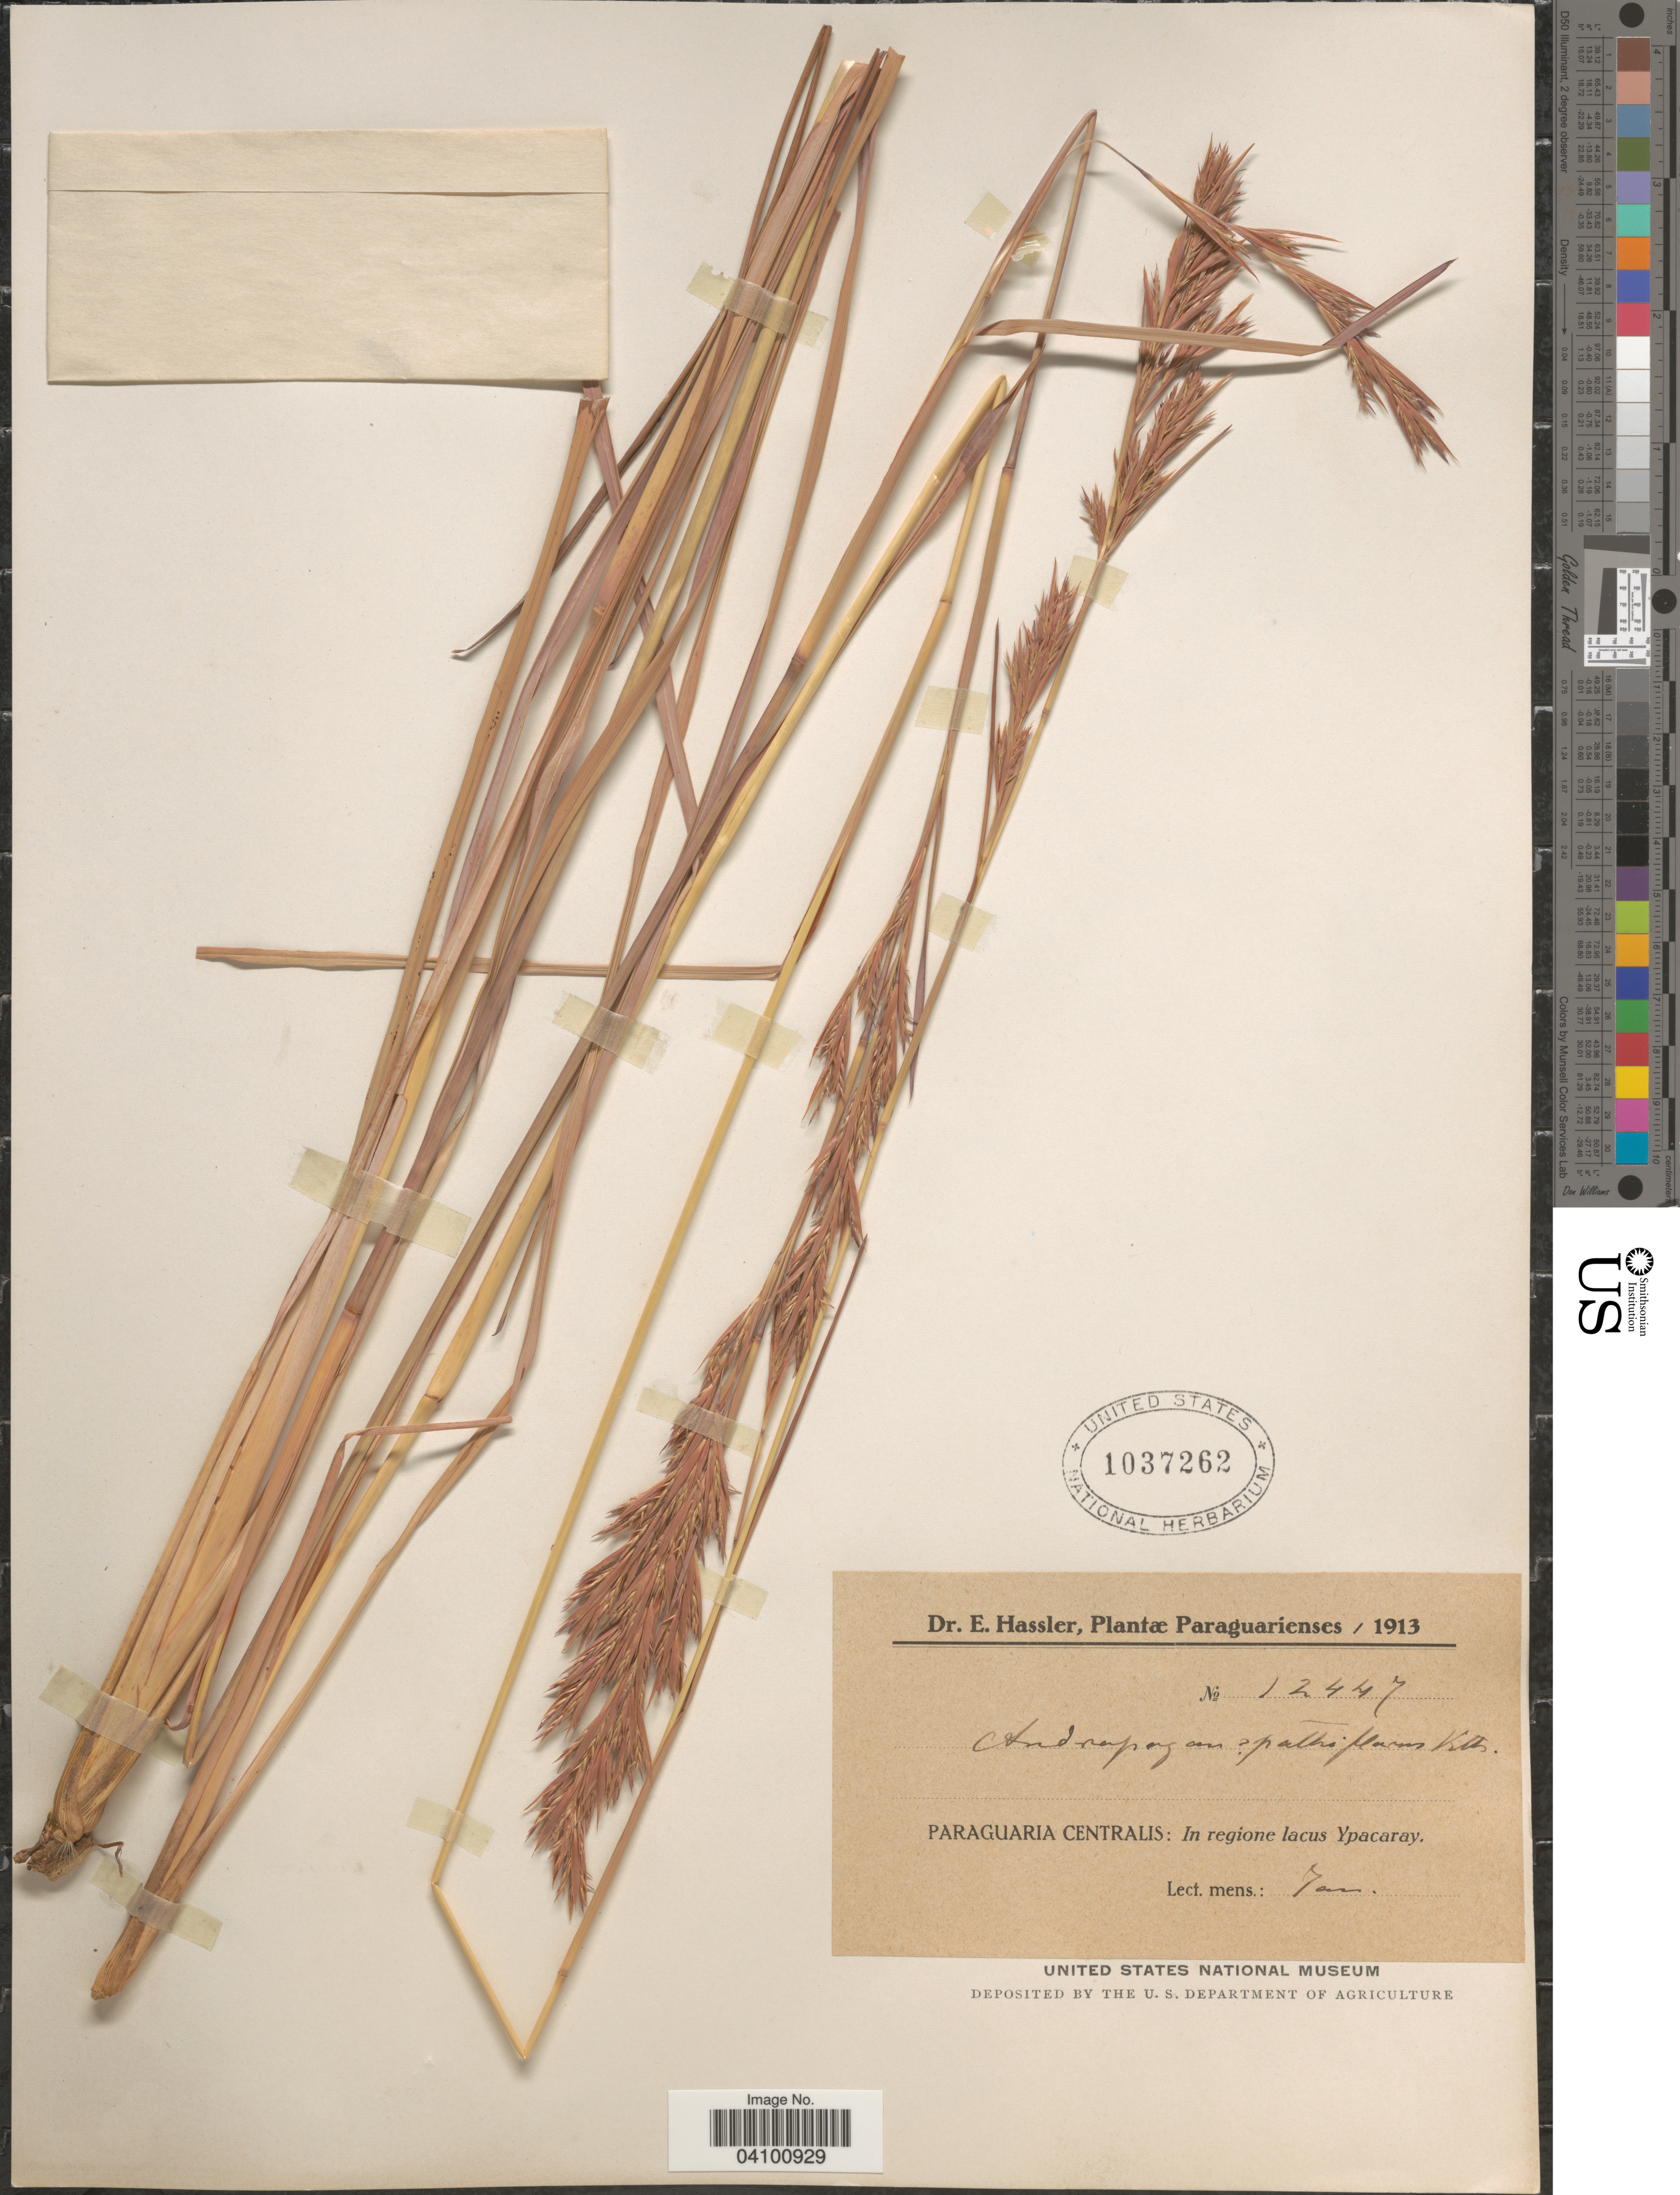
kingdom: Plantae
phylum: Tracheophyta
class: Liliopsida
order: Poales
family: Poaceae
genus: Andropogon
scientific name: Andropogon virgatus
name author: Desv. ex Ham.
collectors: E. Hassler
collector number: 12447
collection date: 1913-01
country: Paraguay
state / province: Paraguari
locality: Paraguaria Centralis: In regione lacus Ypacaray.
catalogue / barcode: US 1037262